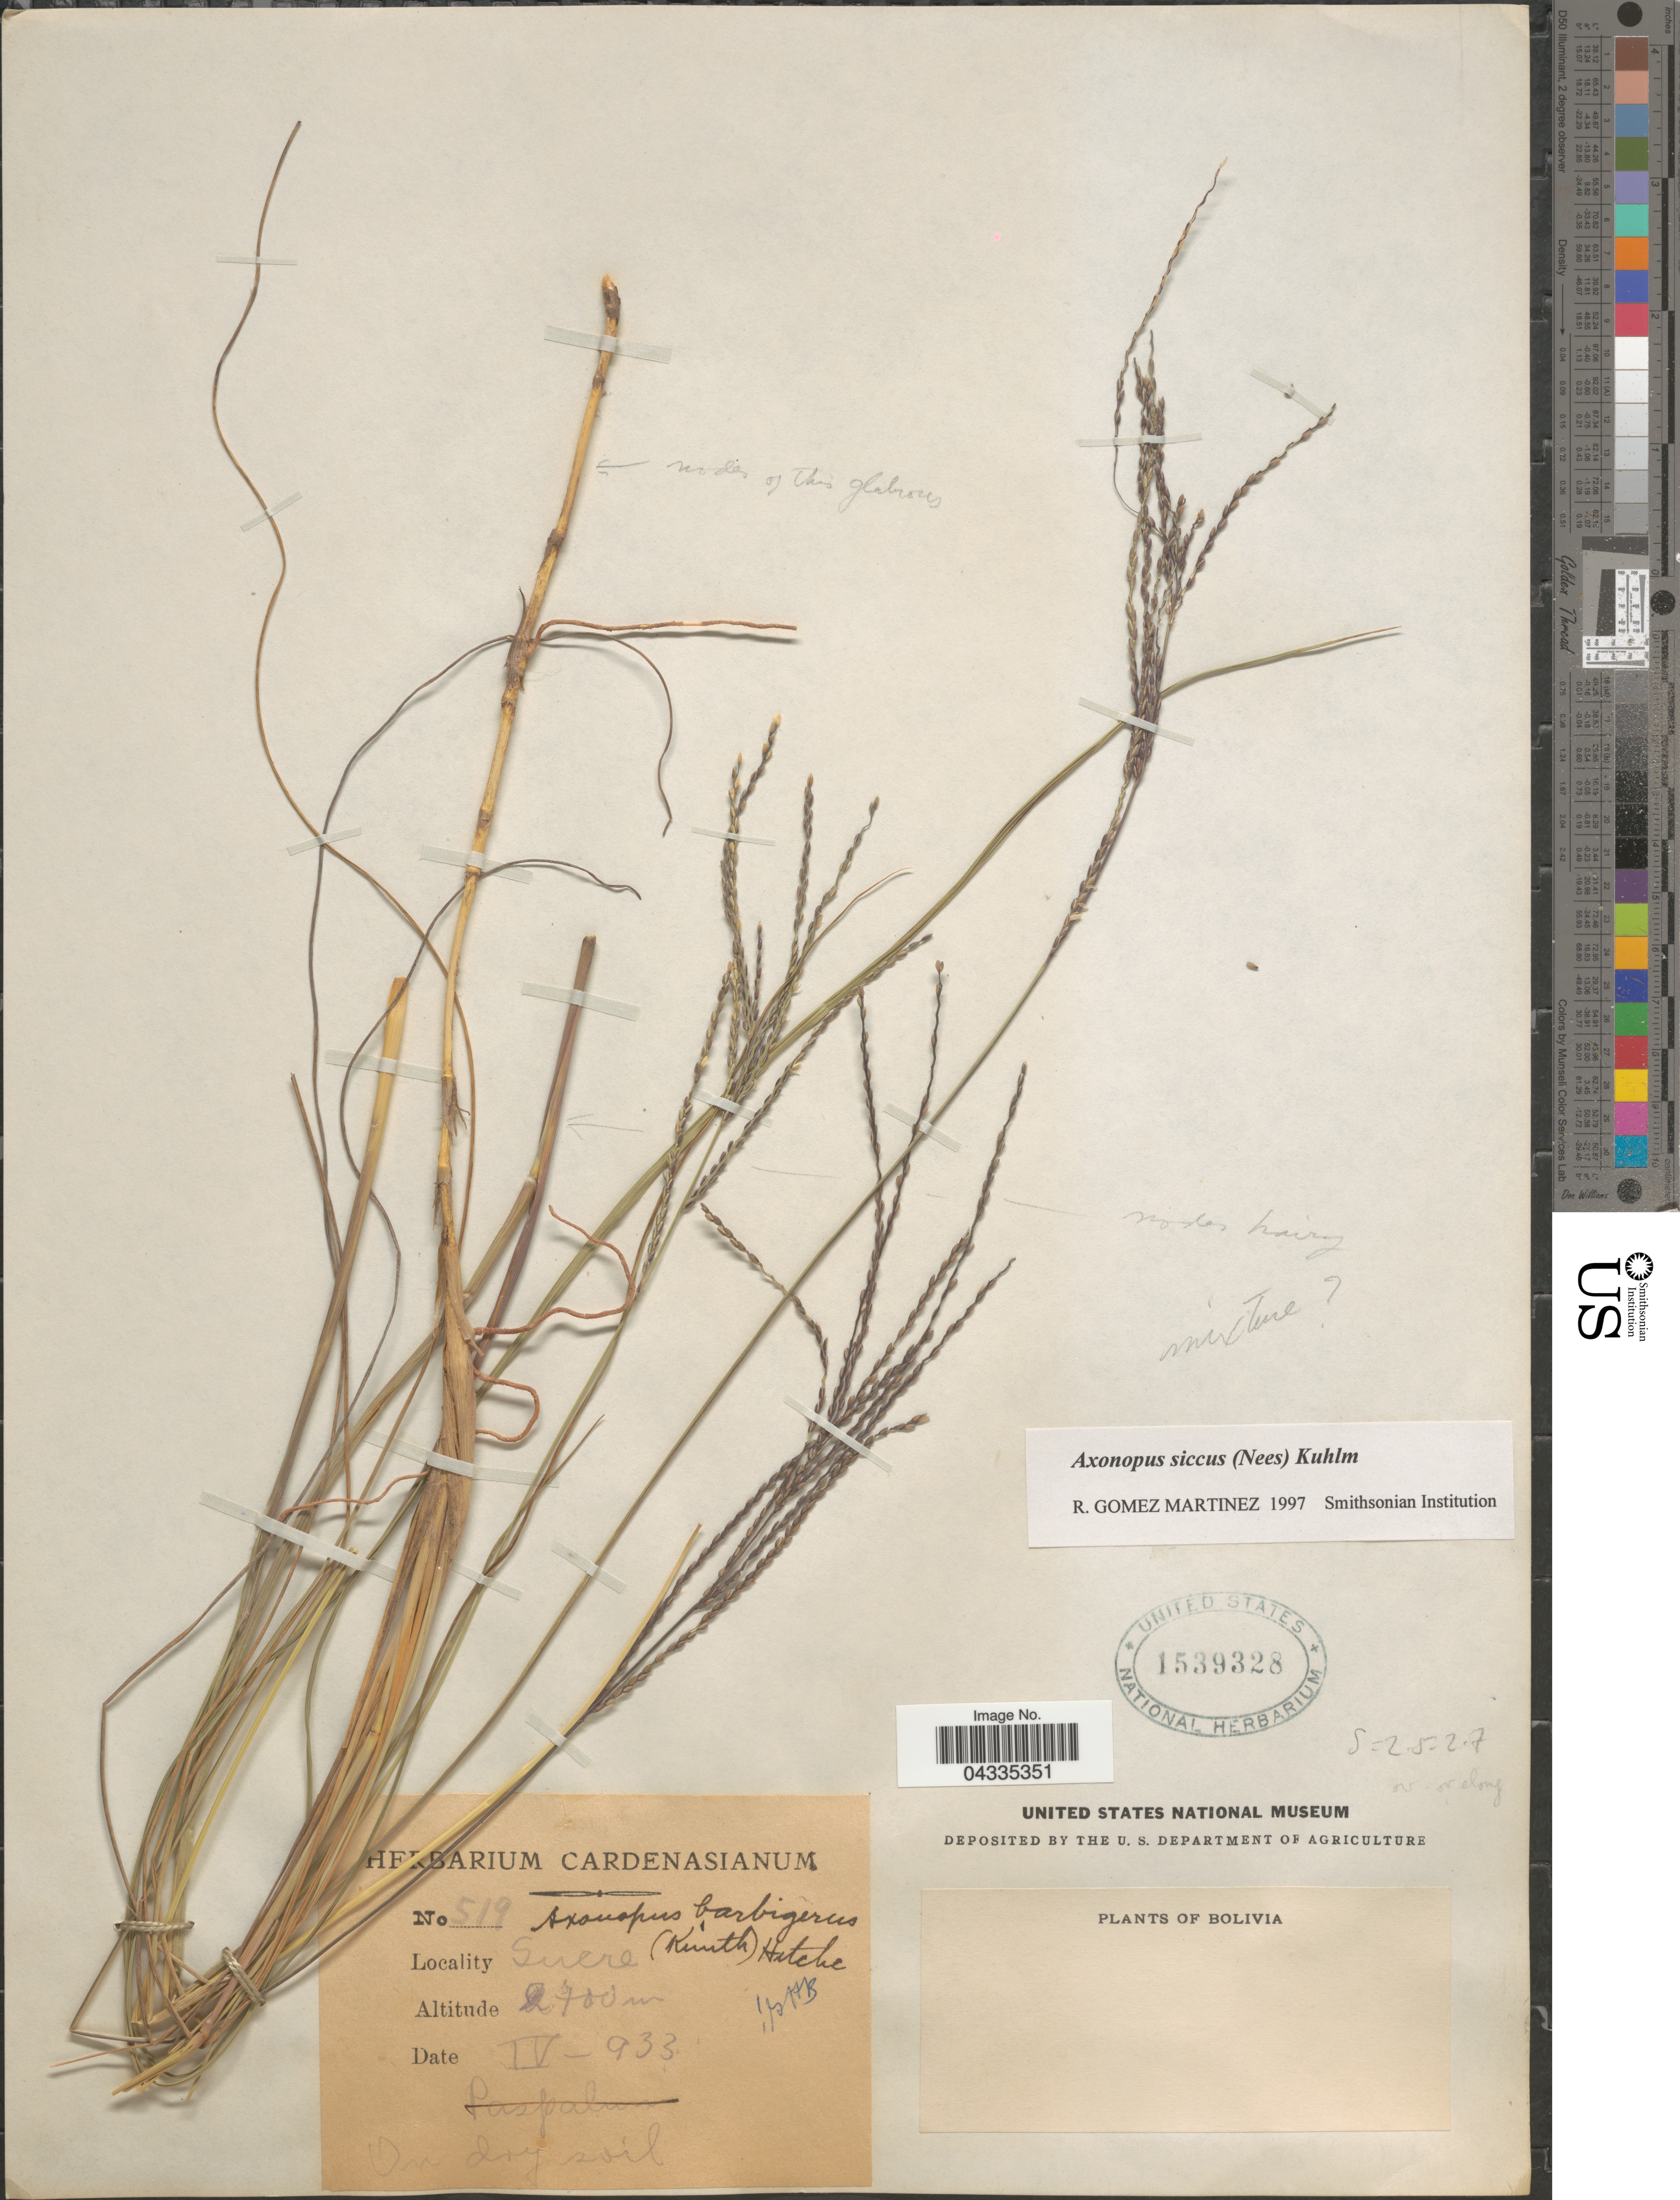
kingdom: Plantae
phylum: Tracheophyta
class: Liliopsida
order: Poales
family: Poaceae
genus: Axonopus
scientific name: Axonopus siccus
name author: (Nees) Kuhlm.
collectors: ex herb. Cardenasianum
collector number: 519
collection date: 1933-04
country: Bolivia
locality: Sucre. On dry soil.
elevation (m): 2700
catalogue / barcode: US 1539328